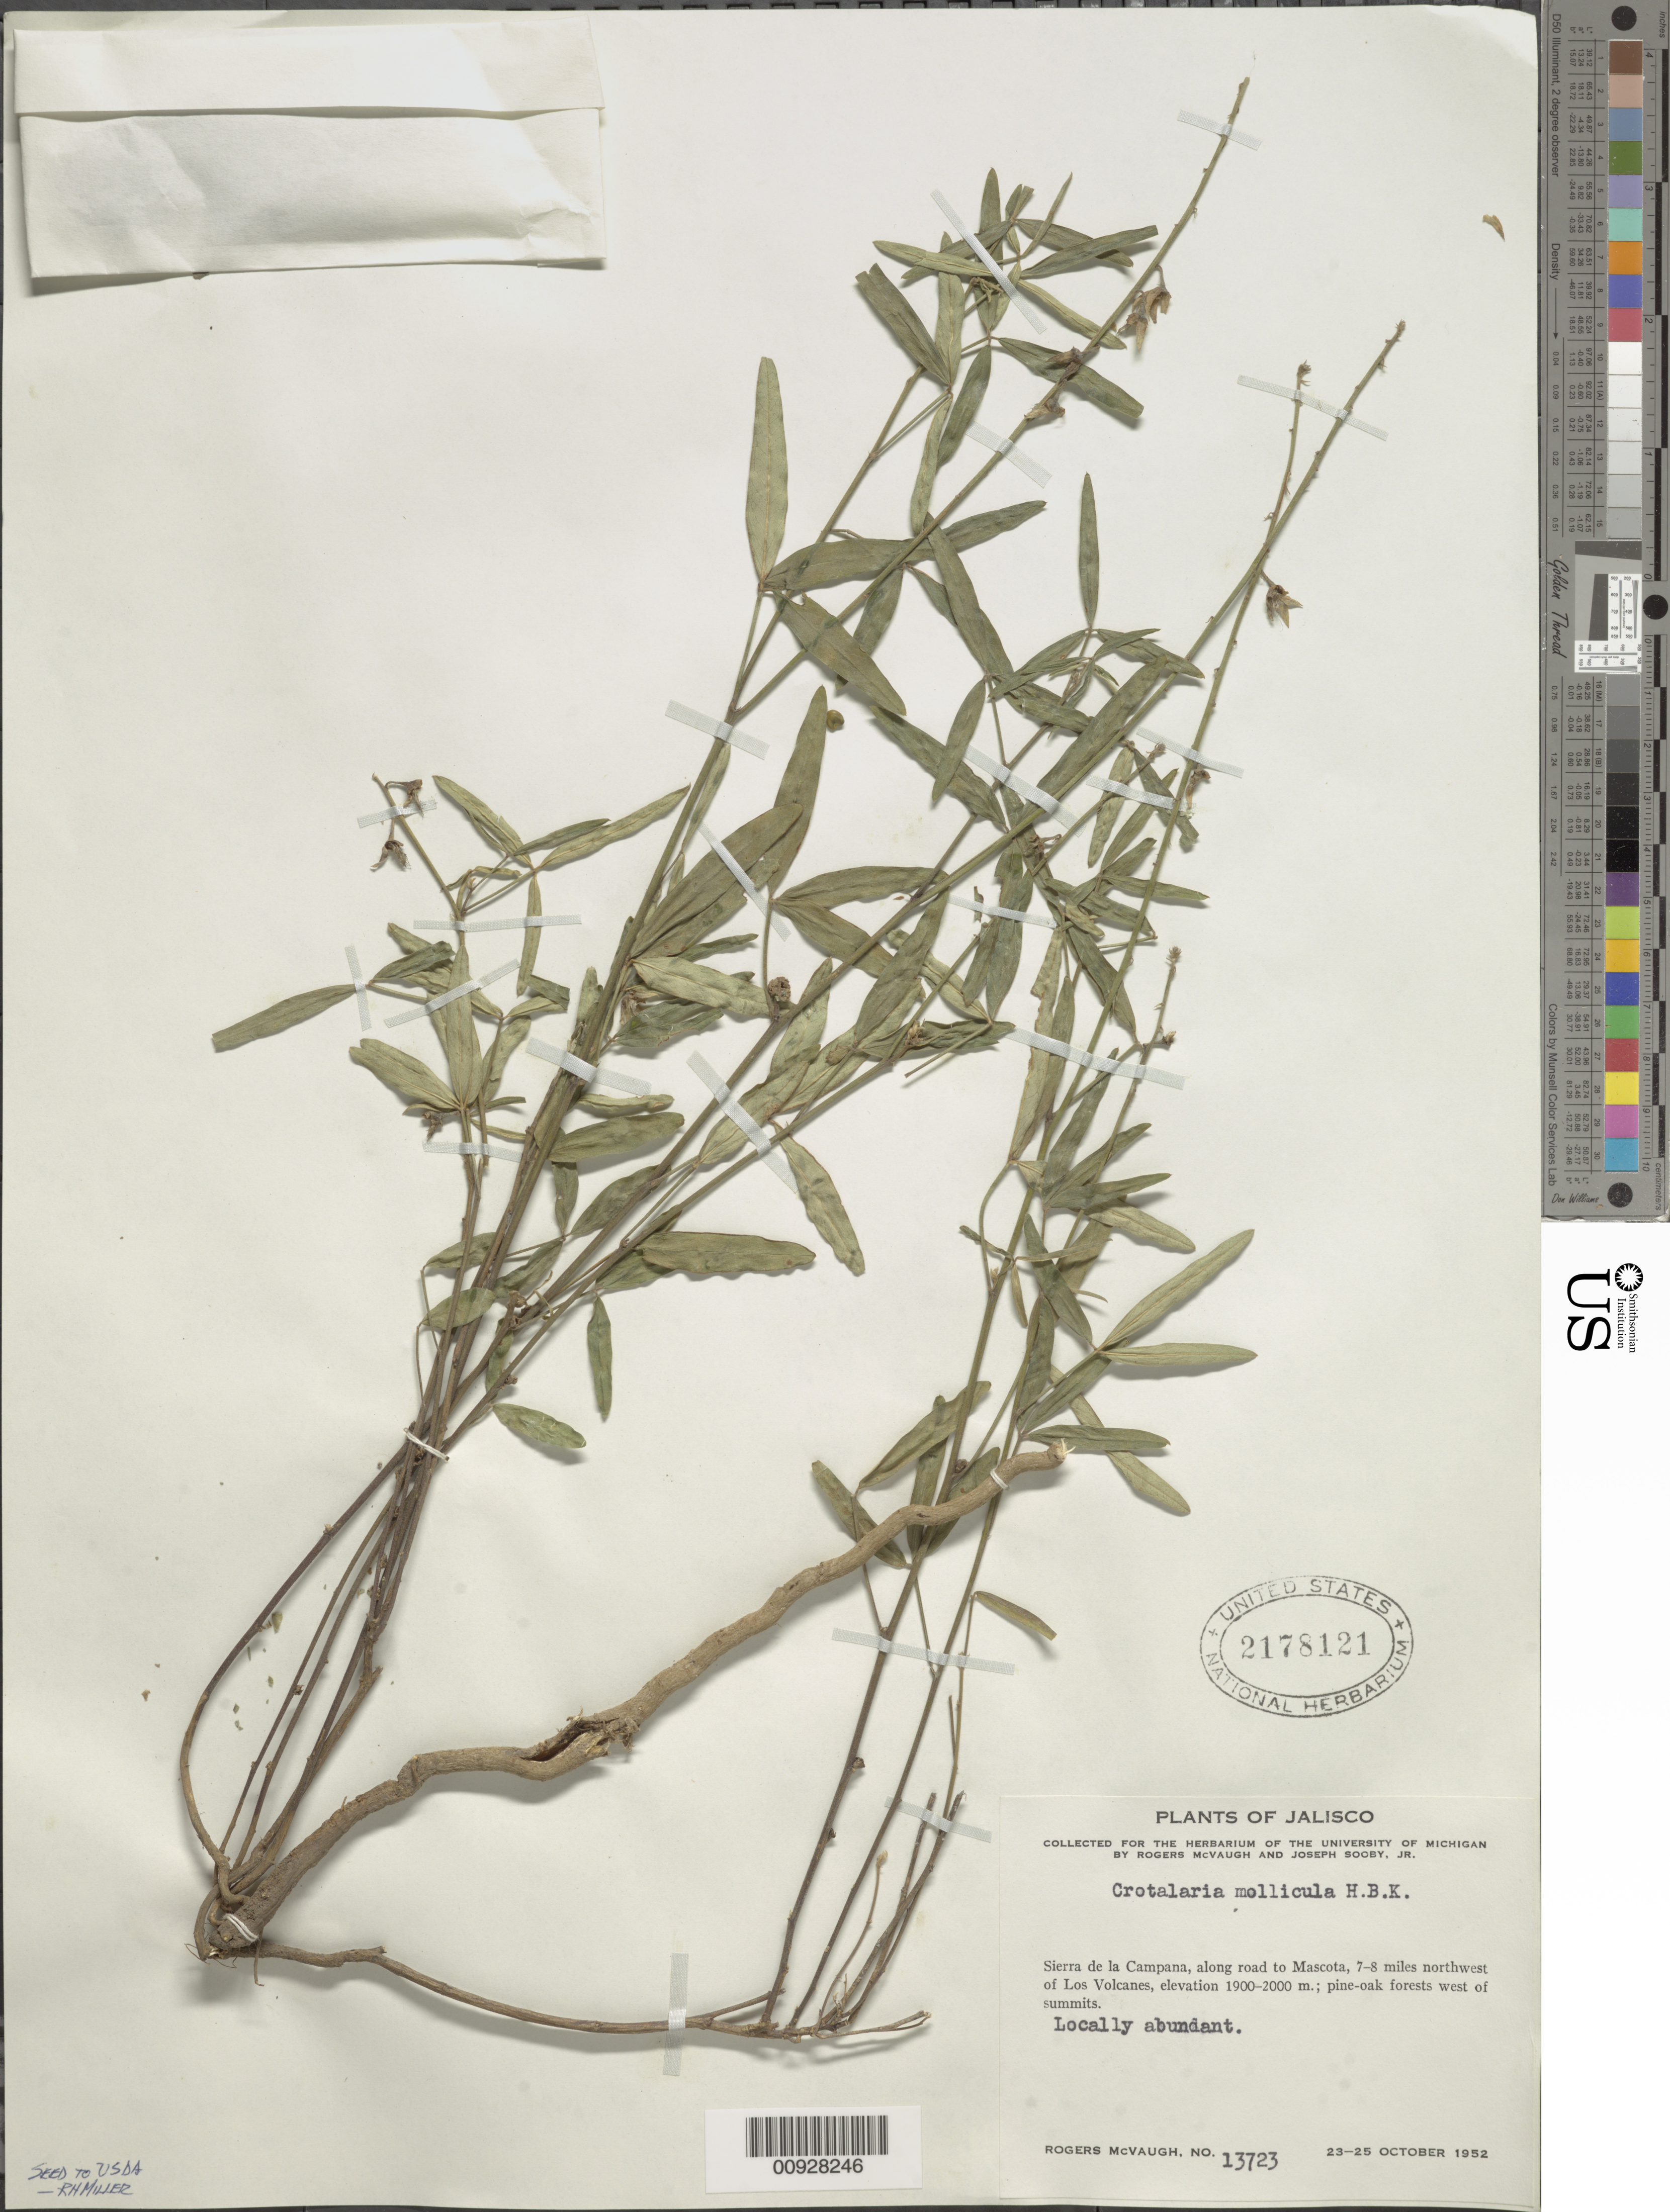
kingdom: Plantae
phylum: Tracheophyta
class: Magnoliopsida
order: Fabales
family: Fabaceae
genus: Crotalaria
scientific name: Crotalaria sp.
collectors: R. McVaugh & J. Sooby Jr.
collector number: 13723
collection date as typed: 23 Oct 1952 to 25 Oct 1952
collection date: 1952-10-23/1952-10-25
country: Mexico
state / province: Jalisco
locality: Sierra de la Campana, along road to Mascota, 7-8 miles northwest of Los Volcanes.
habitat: Pine-oak forests west of summits.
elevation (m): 2000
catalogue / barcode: US 2178121